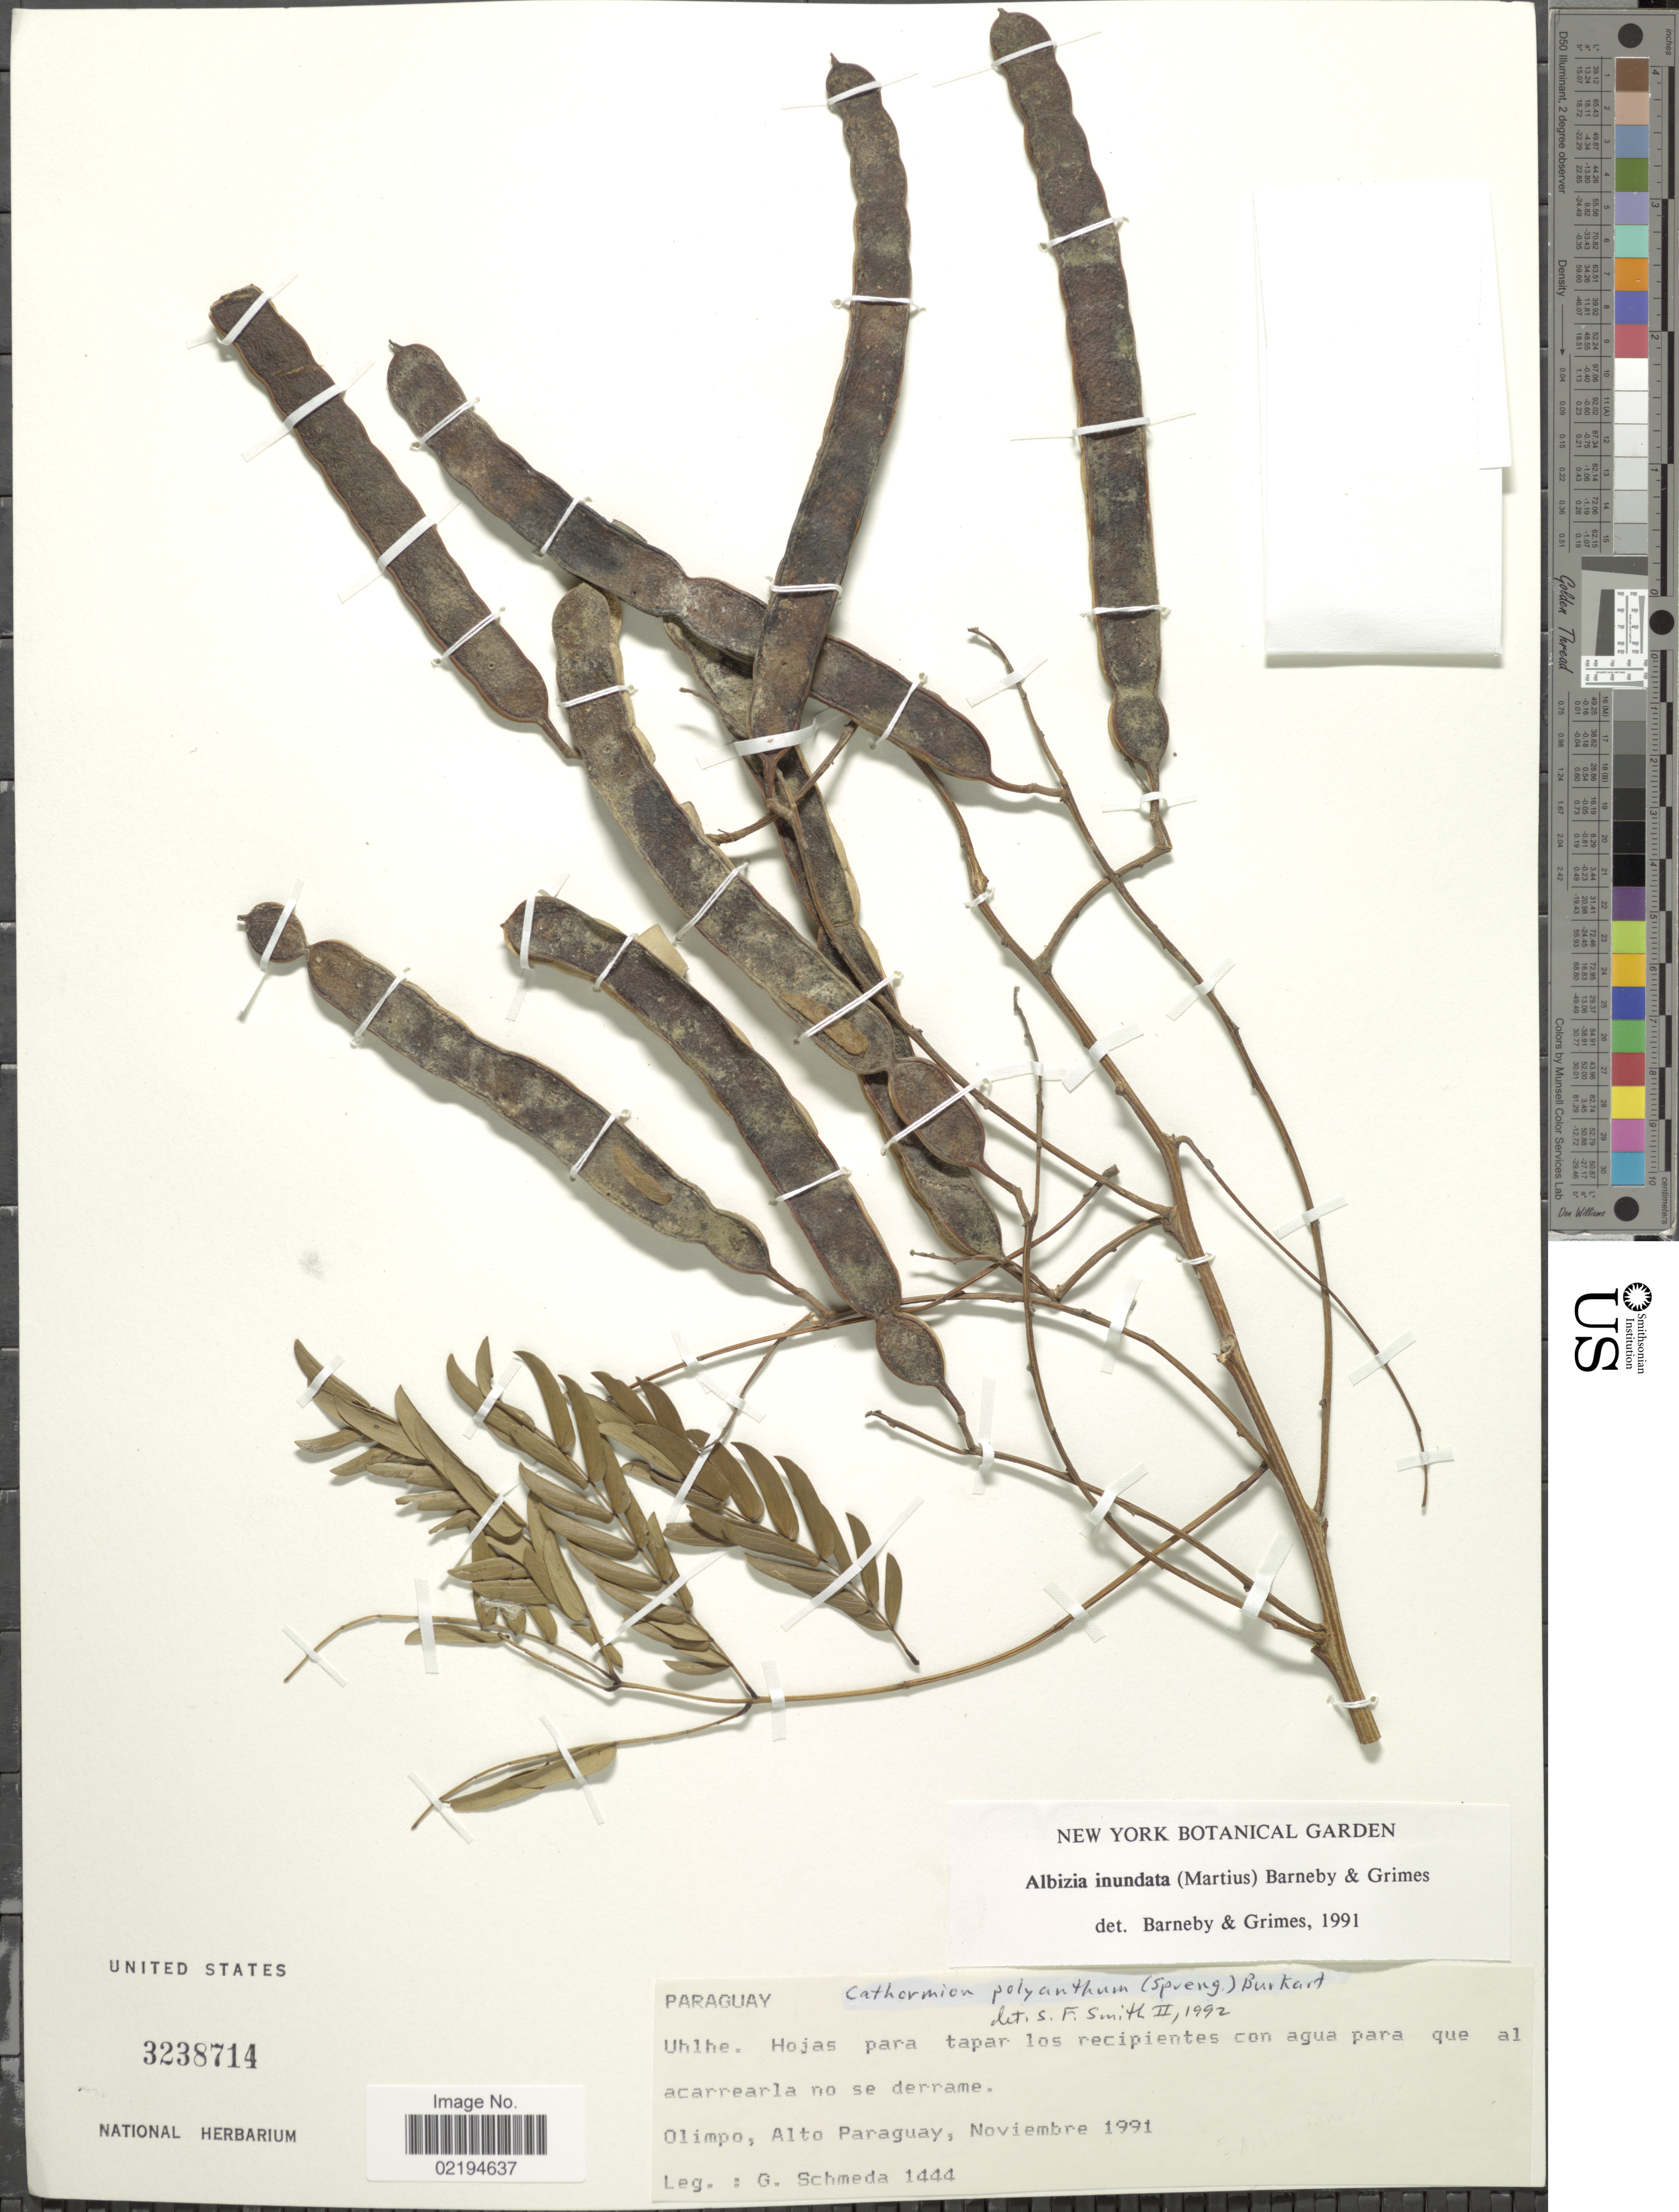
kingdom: Plantae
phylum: Tracheophyta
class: Magnoliopsida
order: Fabales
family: Fabaceae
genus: Pseudalbizzia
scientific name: Pseudalbizzia inundata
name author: (Mart.) Koenen & Duno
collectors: G. Schmeda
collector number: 1444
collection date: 1991-11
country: Paraguay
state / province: Alto Paraguay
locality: Olimpo.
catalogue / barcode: US 3238714